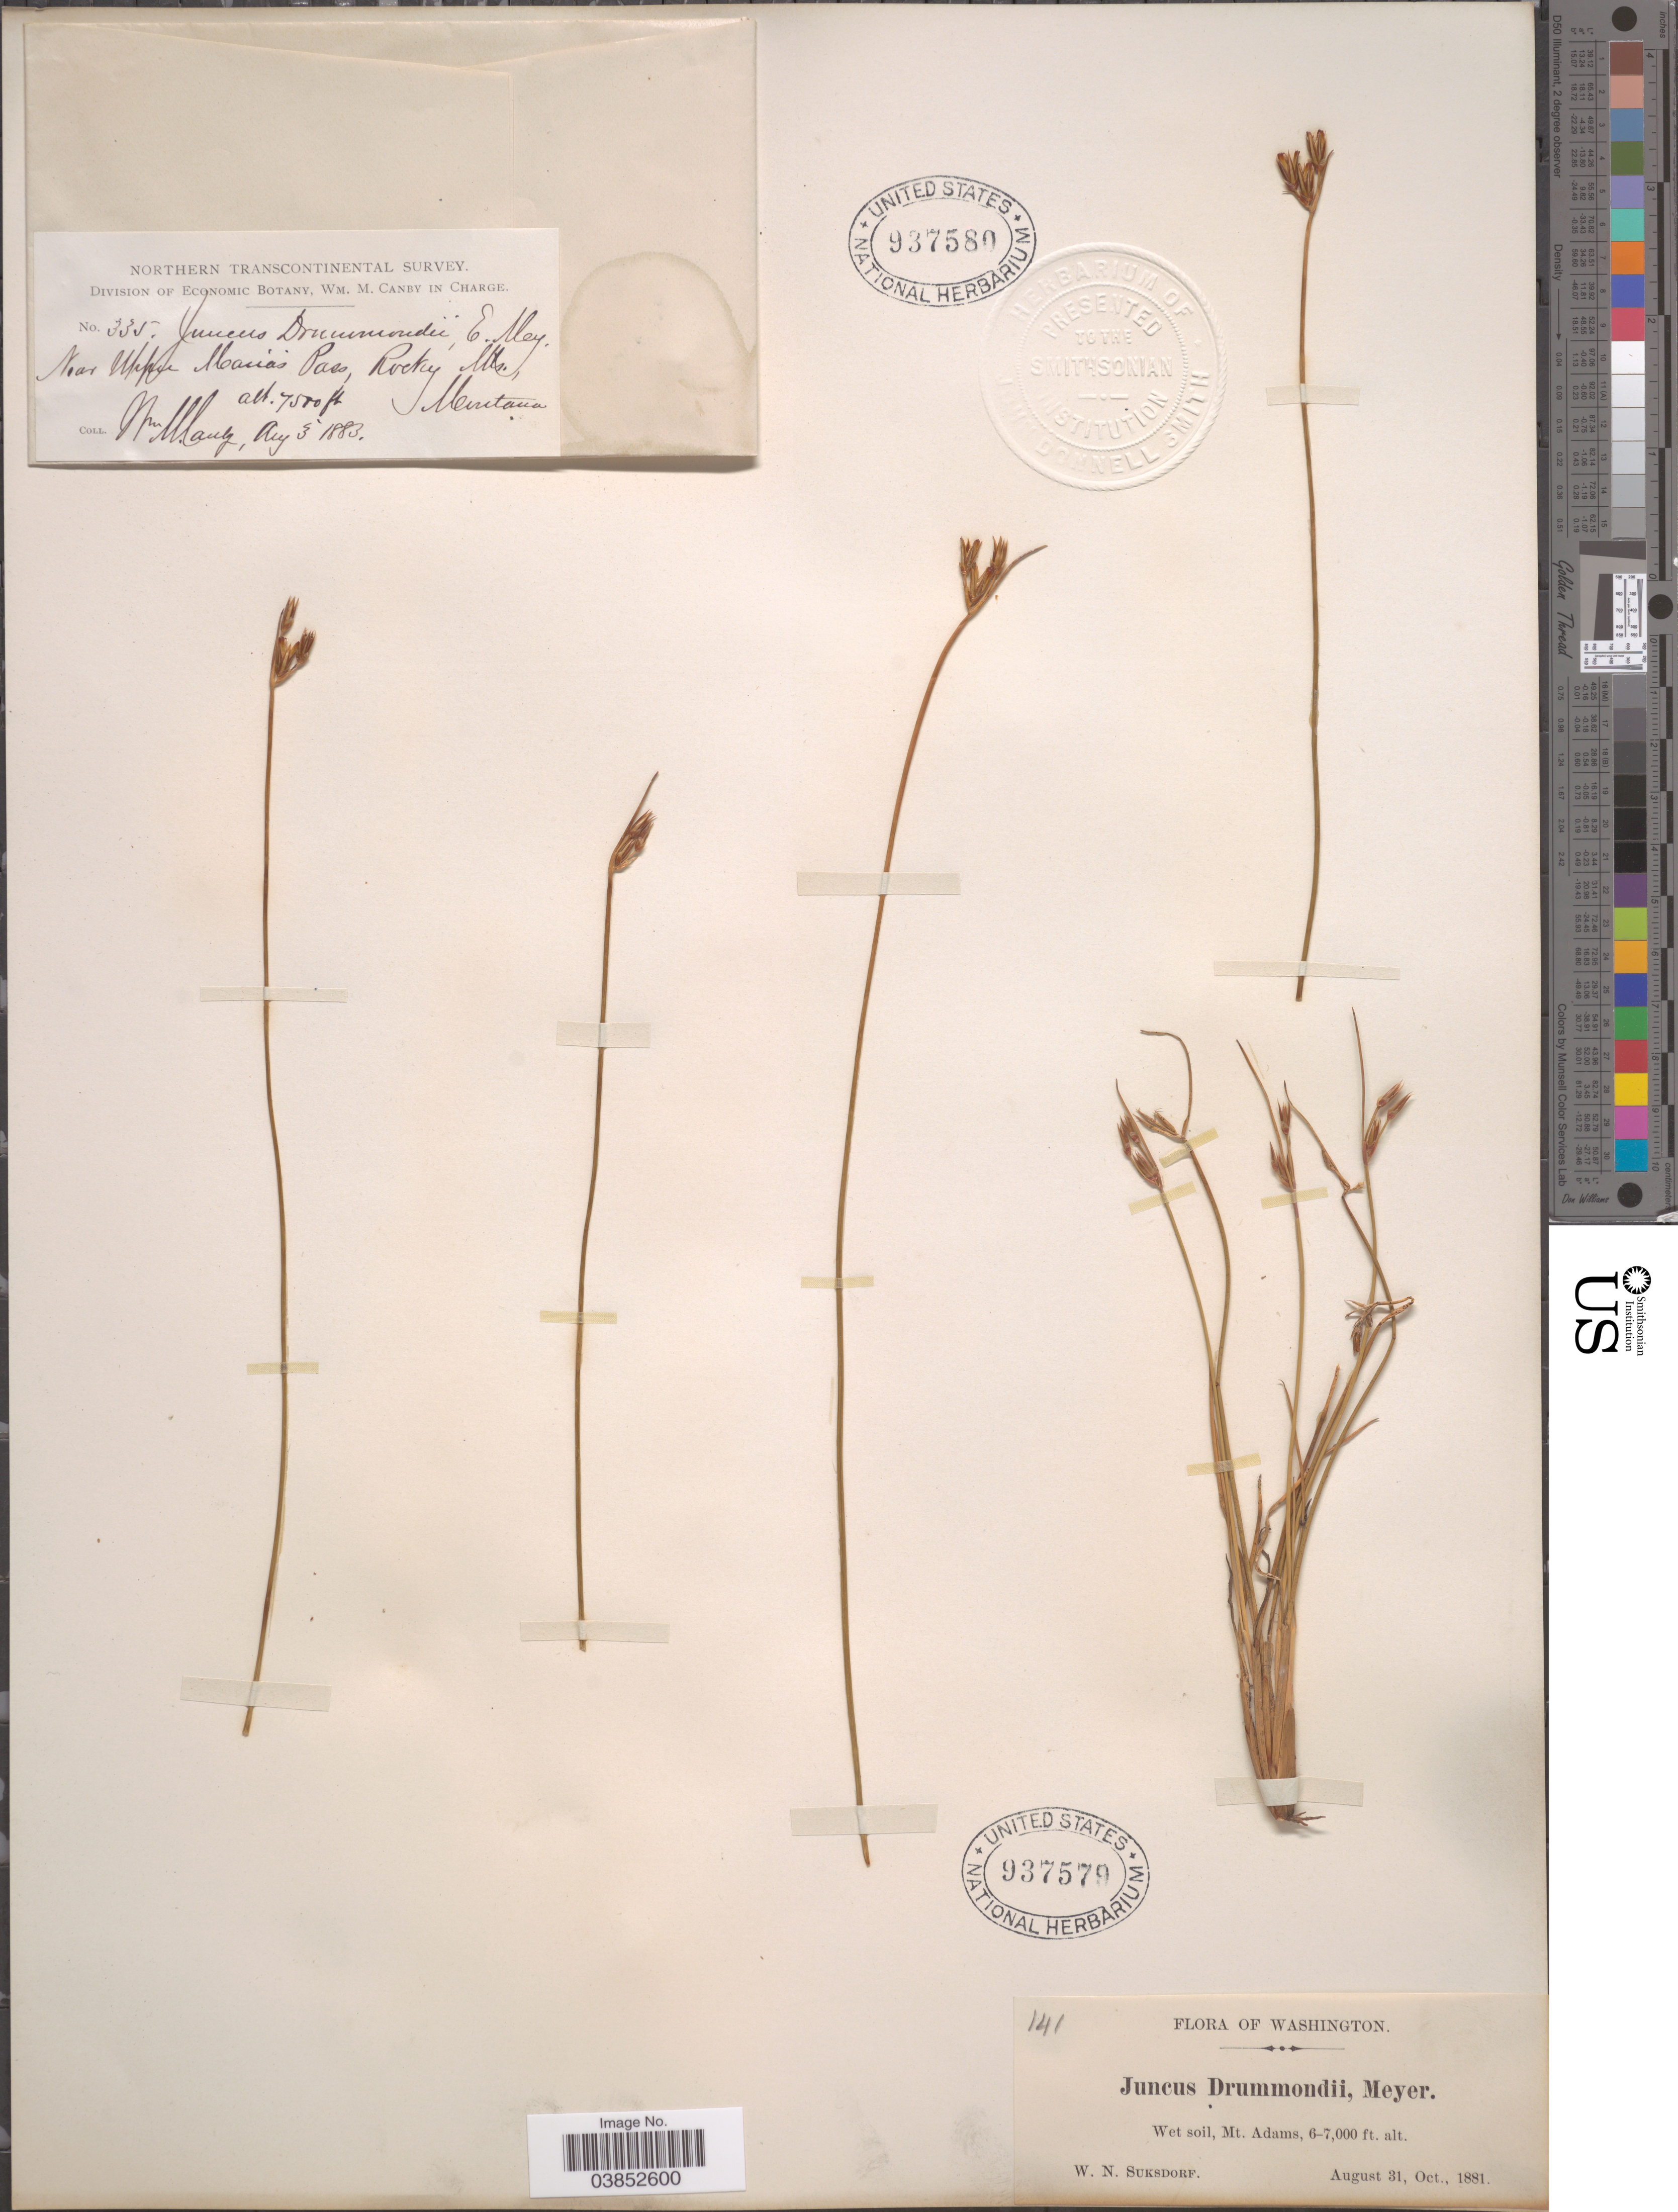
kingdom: Plantae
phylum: Tracheophyta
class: Liliopsida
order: Poales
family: Juncaceae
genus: Juncus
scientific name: Juncus drummondii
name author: E. Mey.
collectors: W. N. Suksdorf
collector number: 141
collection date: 1881-08-31/1881-10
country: United States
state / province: Washington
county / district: Yakima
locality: Mt. Adams.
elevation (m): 1829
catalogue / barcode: US 937579-2